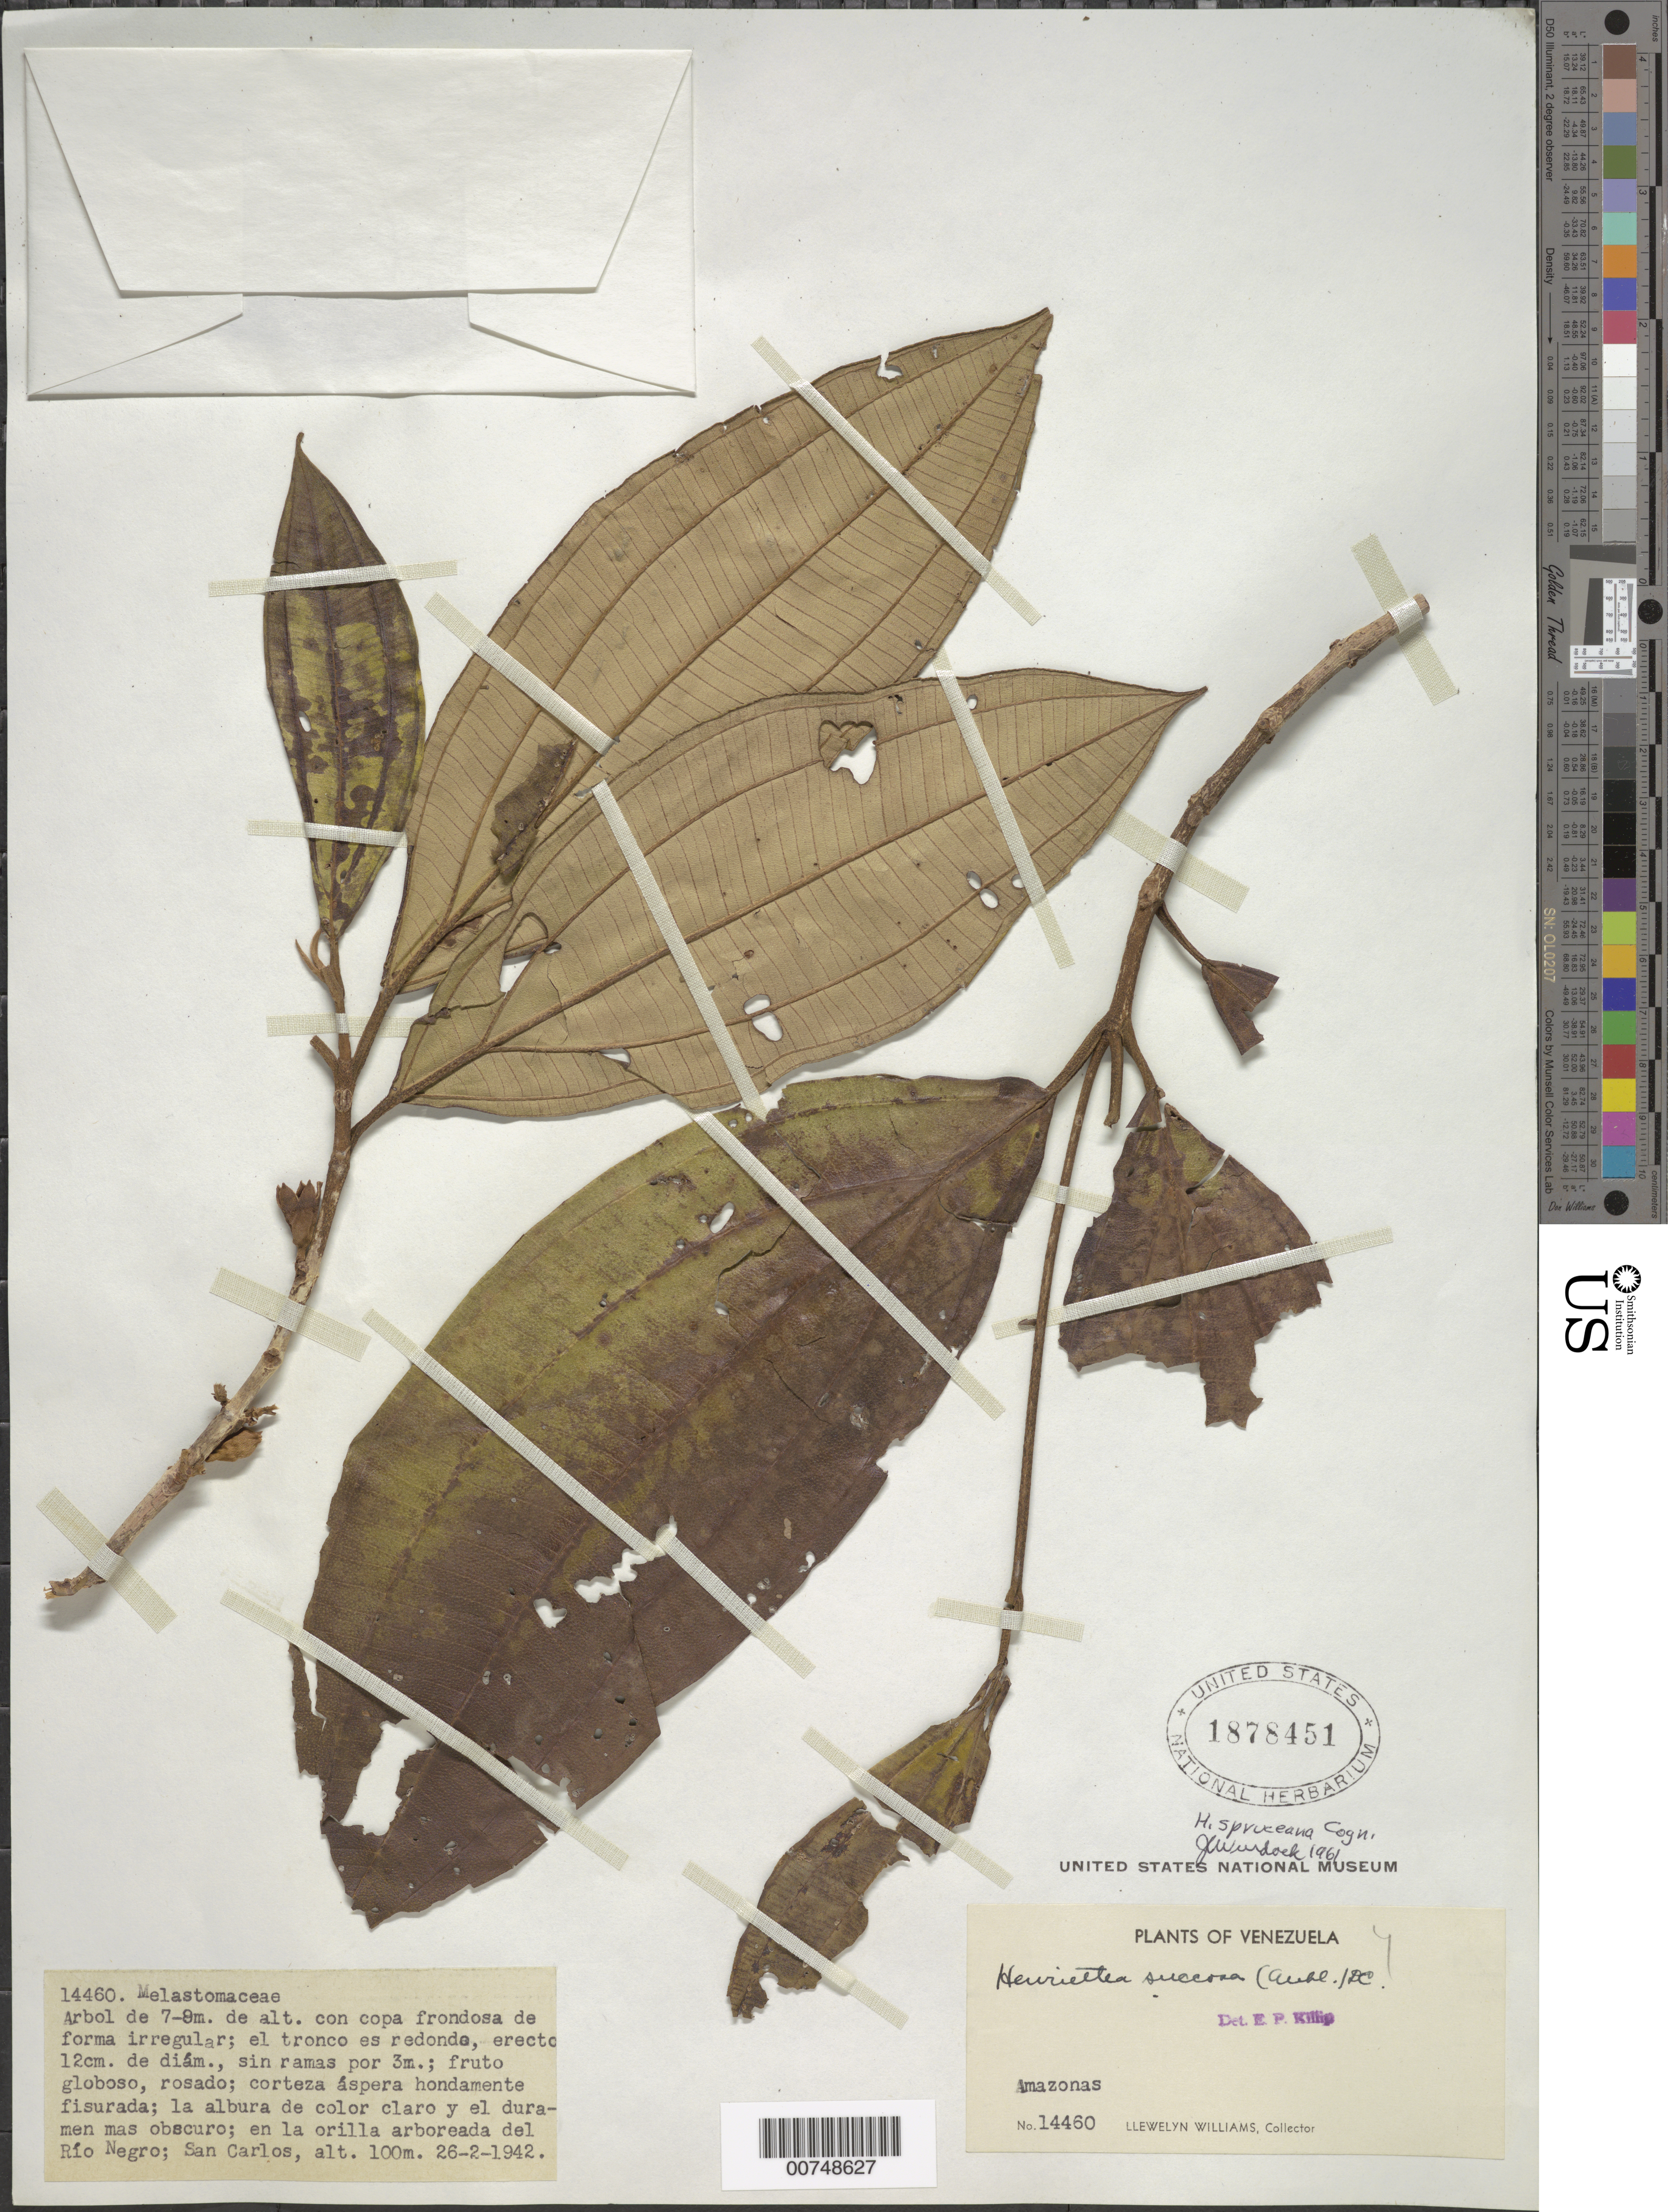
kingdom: Plantae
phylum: Tracheophyta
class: Magnoliopsida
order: Myrtales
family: Melastomataceae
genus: Henriettea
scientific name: Henriettea spruceana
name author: Cogn.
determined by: Wurdack, John J., (US), US (UNITED STATES)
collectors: Ll. Williams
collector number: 14460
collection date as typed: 26-Feb-42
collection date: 1942-02-26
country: Venezuela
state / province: Amazonas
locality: San Carlos de Río Negro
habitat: Orilla arboreada del rio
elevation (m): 100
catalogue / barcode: US 1878451